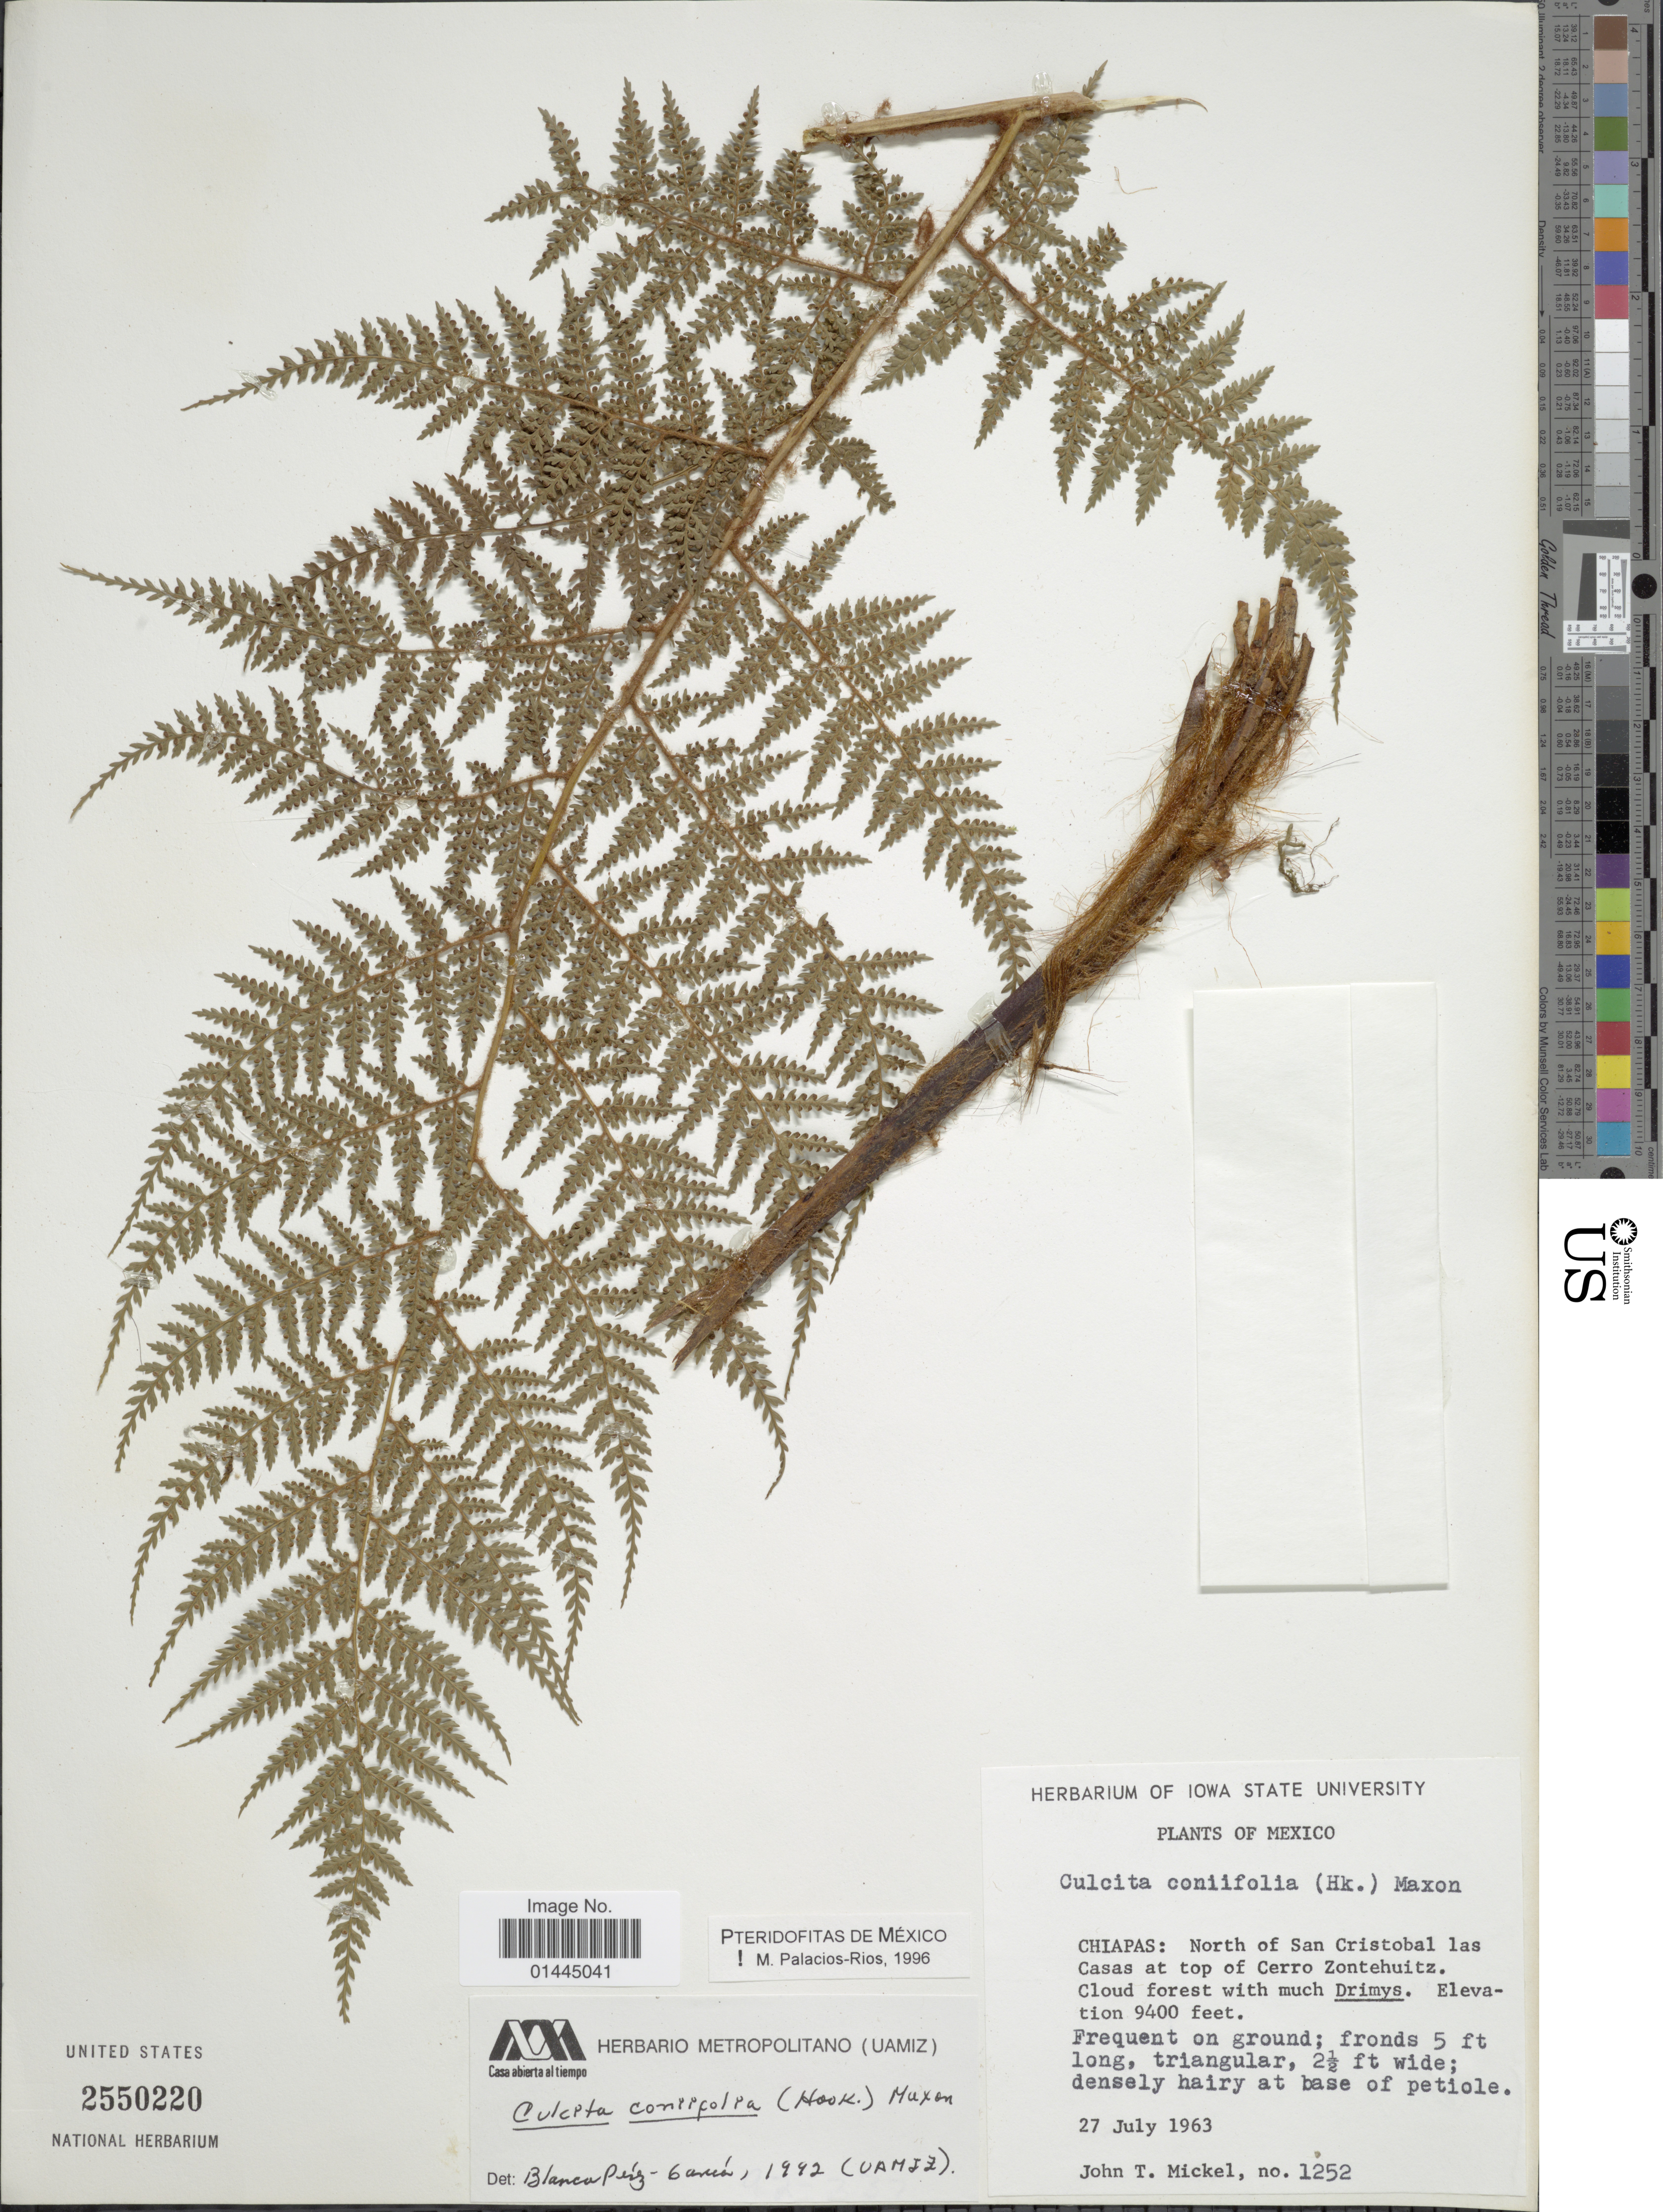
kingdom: Plantae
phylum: Tracheophyta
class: Polypodiopsida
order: Cyatheales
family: Culcitaceae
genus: Culcita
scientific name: Culcita coniifolia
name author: (Hook.) Maxon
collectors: J. T. Mickel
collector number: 1252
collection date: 1963-07-27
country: Mexico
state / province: Chiapas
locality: North of San Cristobal las Casas at top of Cerro Zontehuitz.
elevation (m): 2865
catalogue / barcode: US 2550220